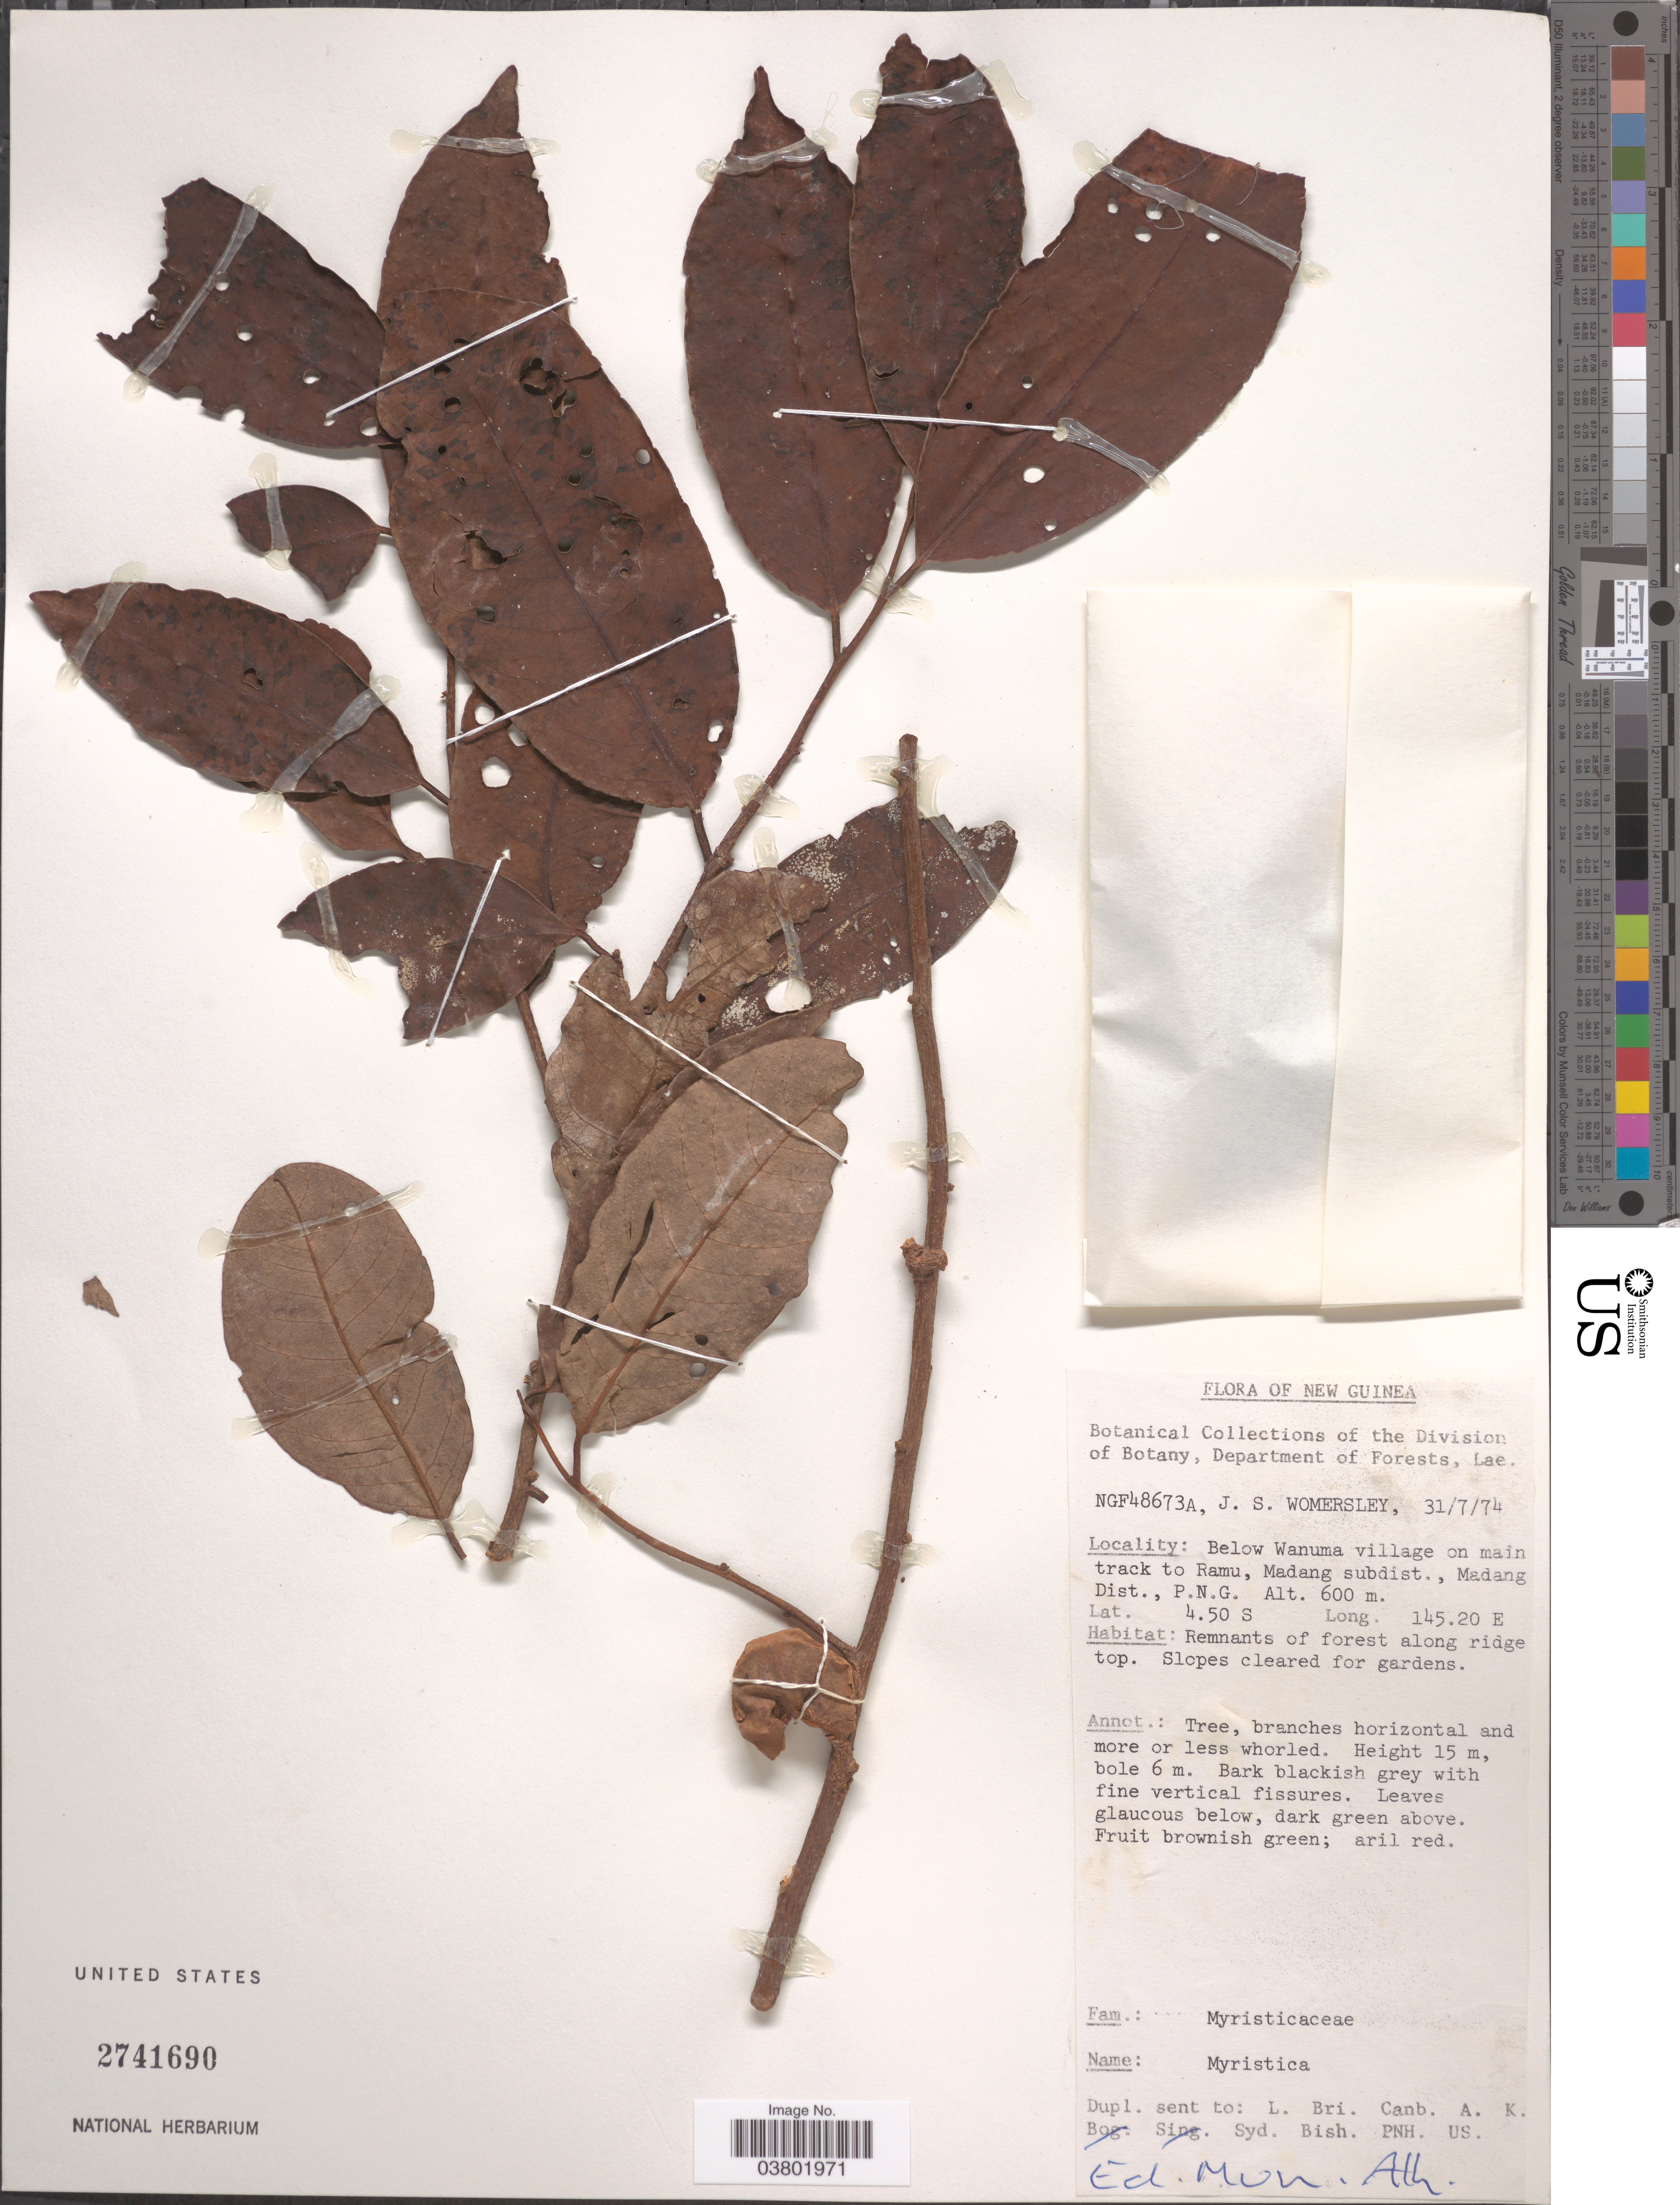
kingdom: Plantae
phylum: Tracheophyta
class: Magnoliopsida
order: Magnoliales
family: Myristicaceae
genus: Myristica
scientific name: Myristica sp.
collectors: J. S. Womersley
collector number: NGF48673A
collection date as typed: Transcribed d/m/y: 31/7/74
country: Papua New Guinea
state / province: Madang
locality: New Guinea. Below Wanuma village on main track to Ramu, Madang subdist., Madang Dist., P.N.G.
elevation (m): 600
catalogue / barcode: US 2741690